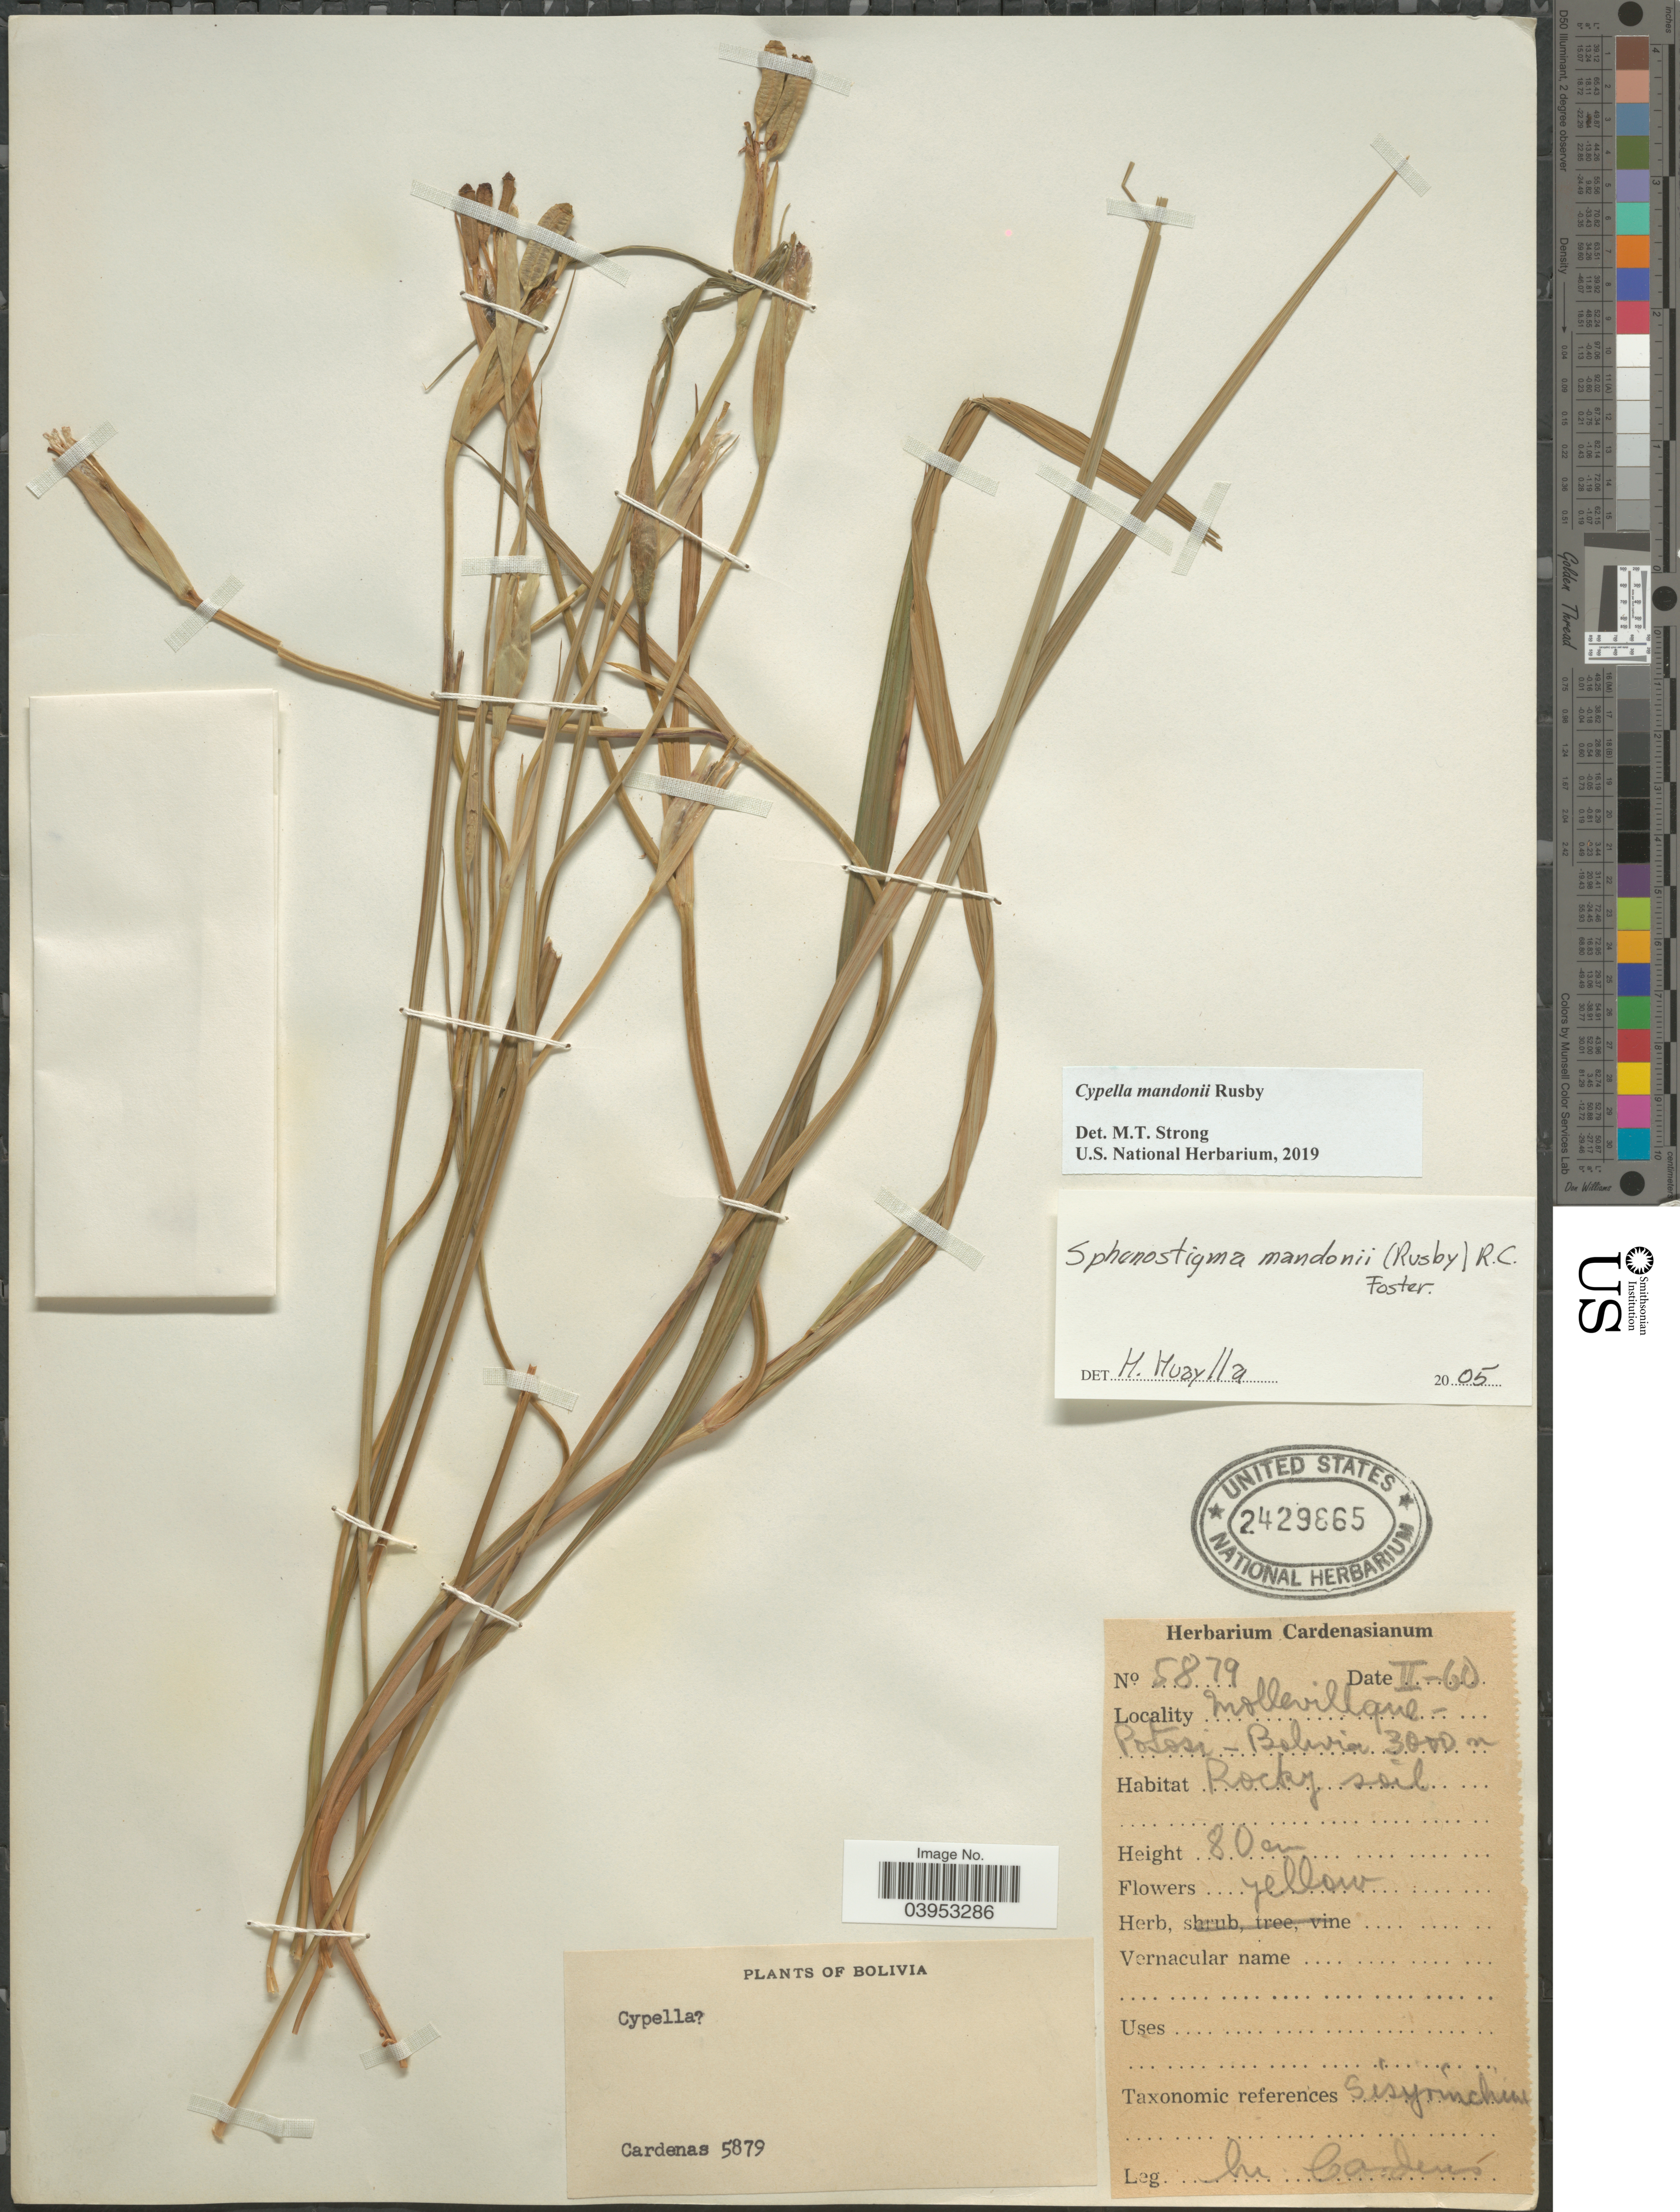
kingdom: Plantae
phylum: Tracheophyta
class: Liliopsida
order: Asparagales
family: Iridaceae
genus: Cypella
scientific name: Cypella mandonii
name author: Rusby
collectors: M. Cárdenas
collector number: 5879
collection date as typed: Transcribed d/m/y: /2/60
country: Bolivia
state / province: Potosi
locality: Mollevillque.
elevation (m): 3000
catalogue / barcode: US 2429865